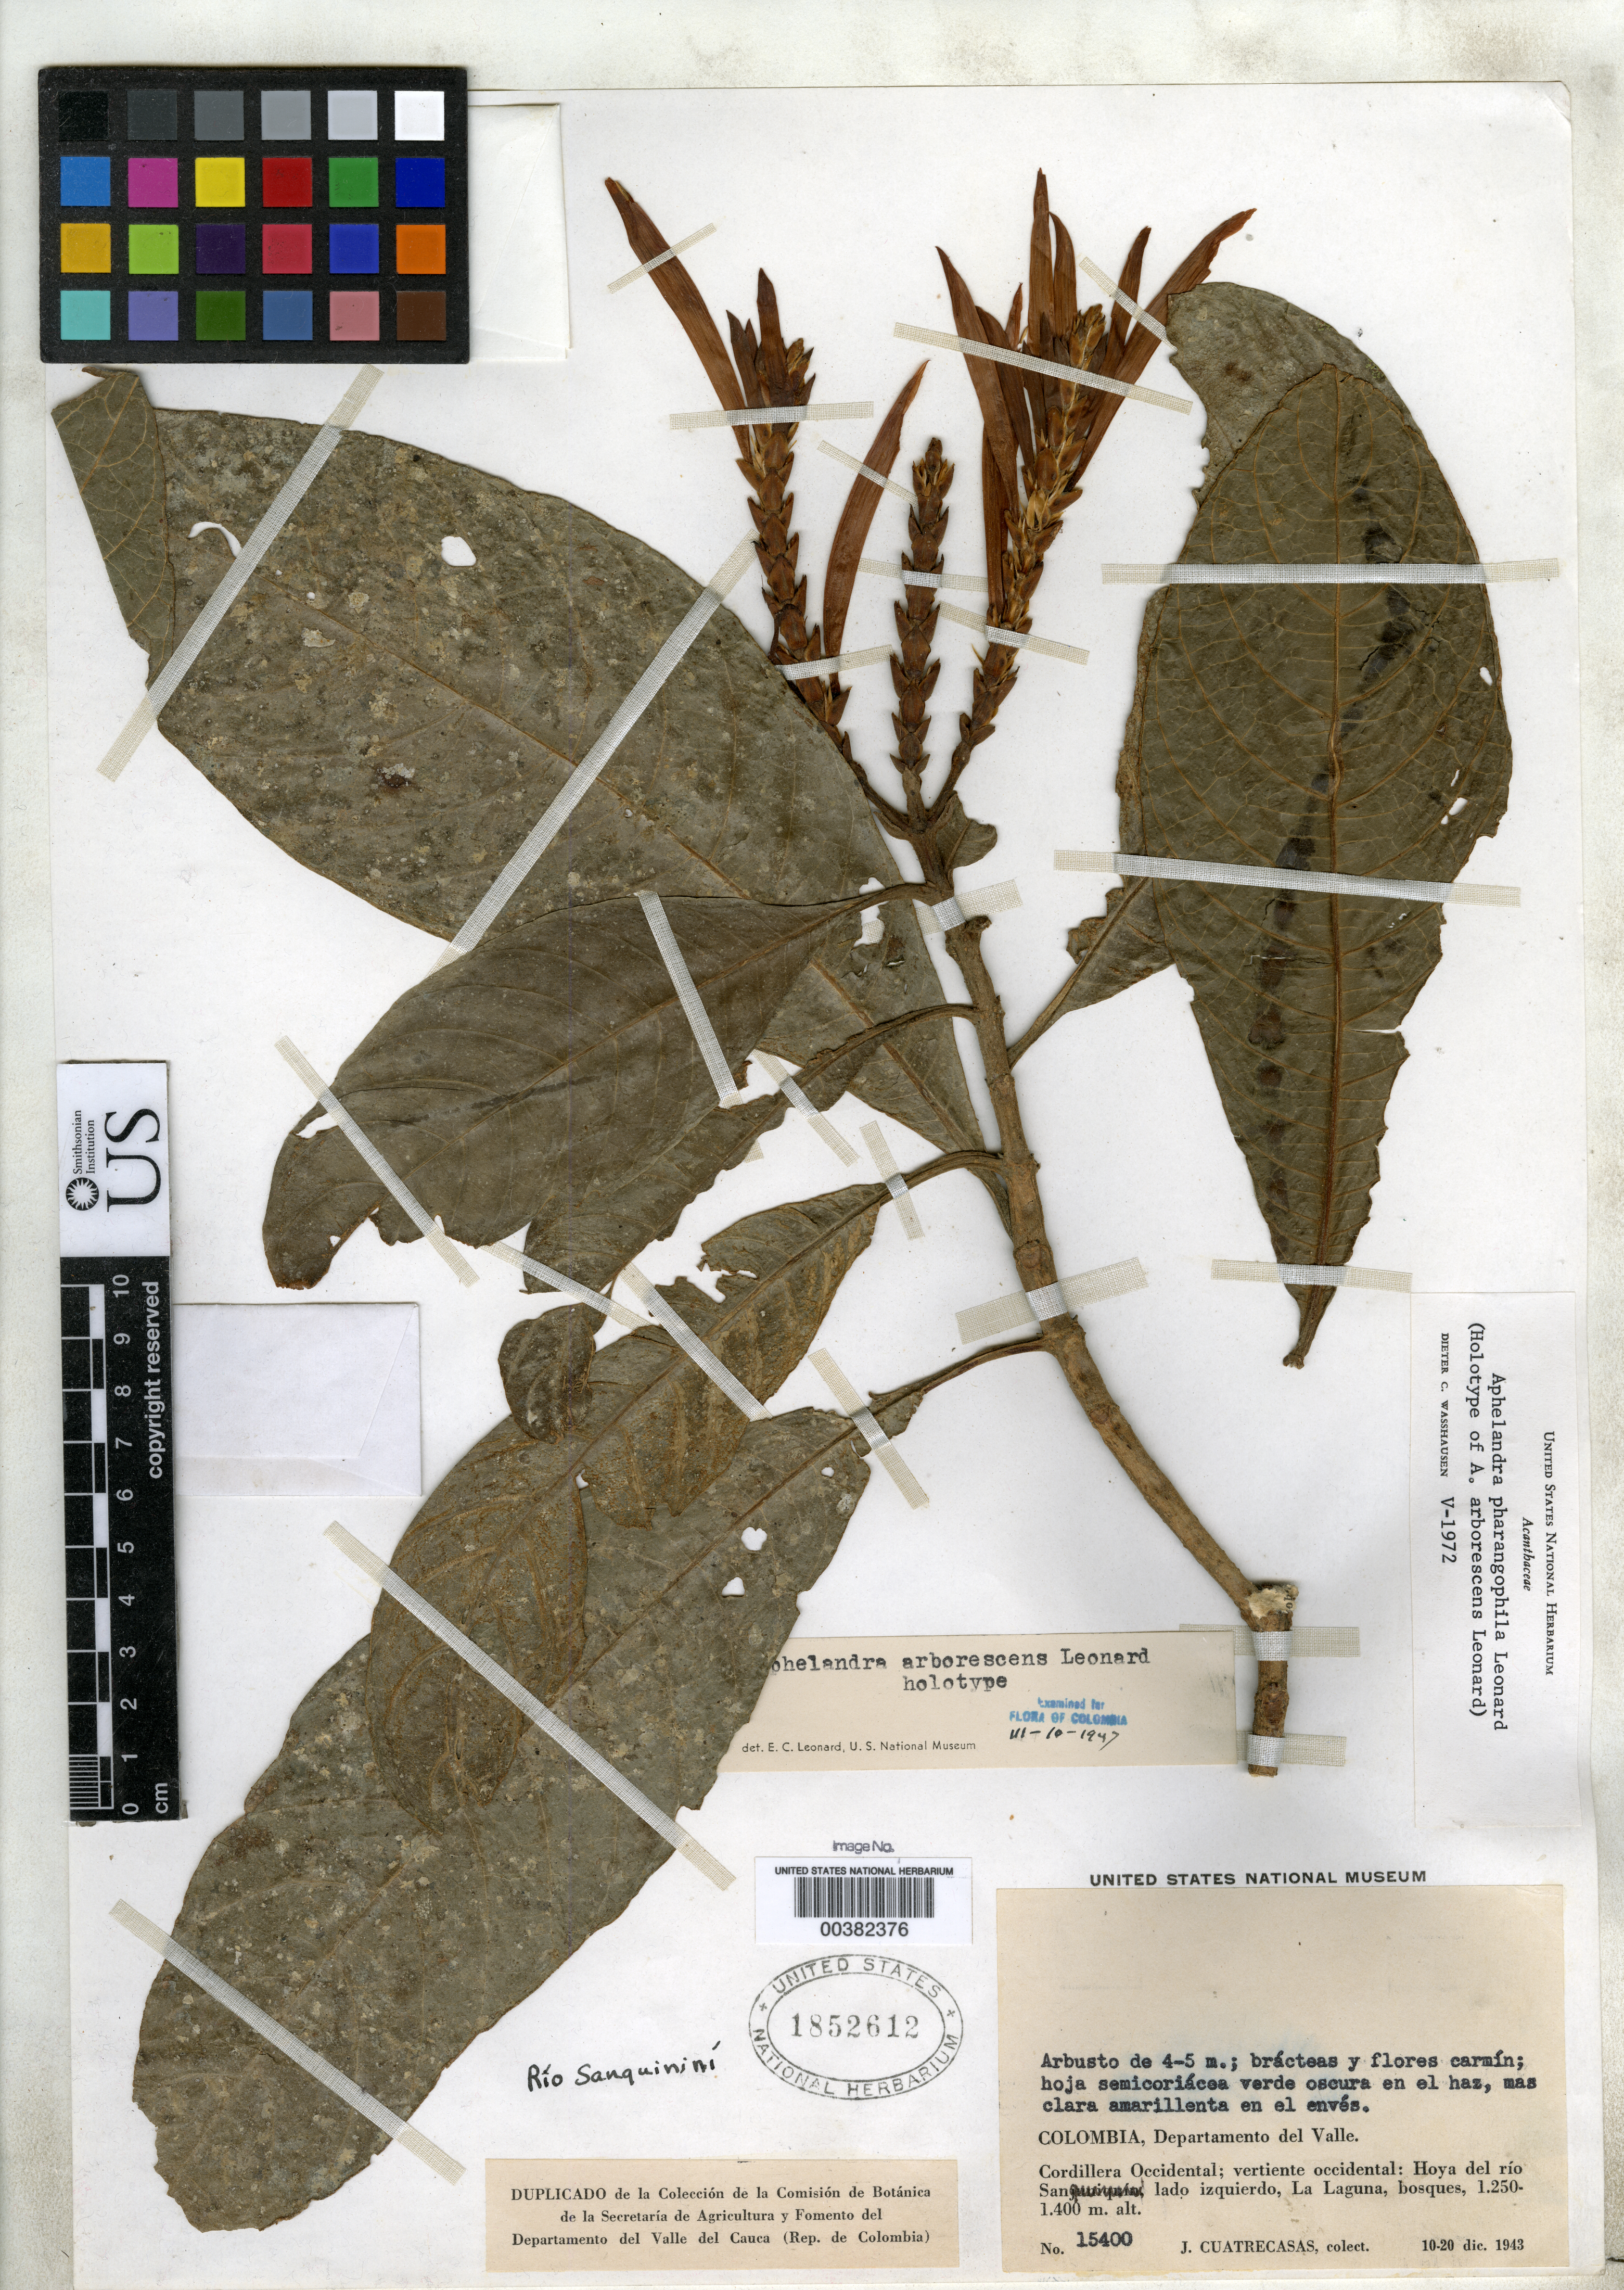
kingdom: Plantae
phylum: Tracheophyta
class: Magnoliopsida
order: Lamiales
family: Acanthaceae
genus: Aphelandra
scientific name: Aphelandra arborescens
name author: Leonard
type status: Holotype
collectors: J. Cuatrecasas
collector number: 15400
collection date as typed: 10 Dec 1943 to 20 Dec 1943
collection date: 1943-12-10/1943-12-20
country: Colombia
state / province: Valle del Cauca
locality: La Laguna, San Juniquin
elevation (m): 1250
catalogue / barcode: US 1852612